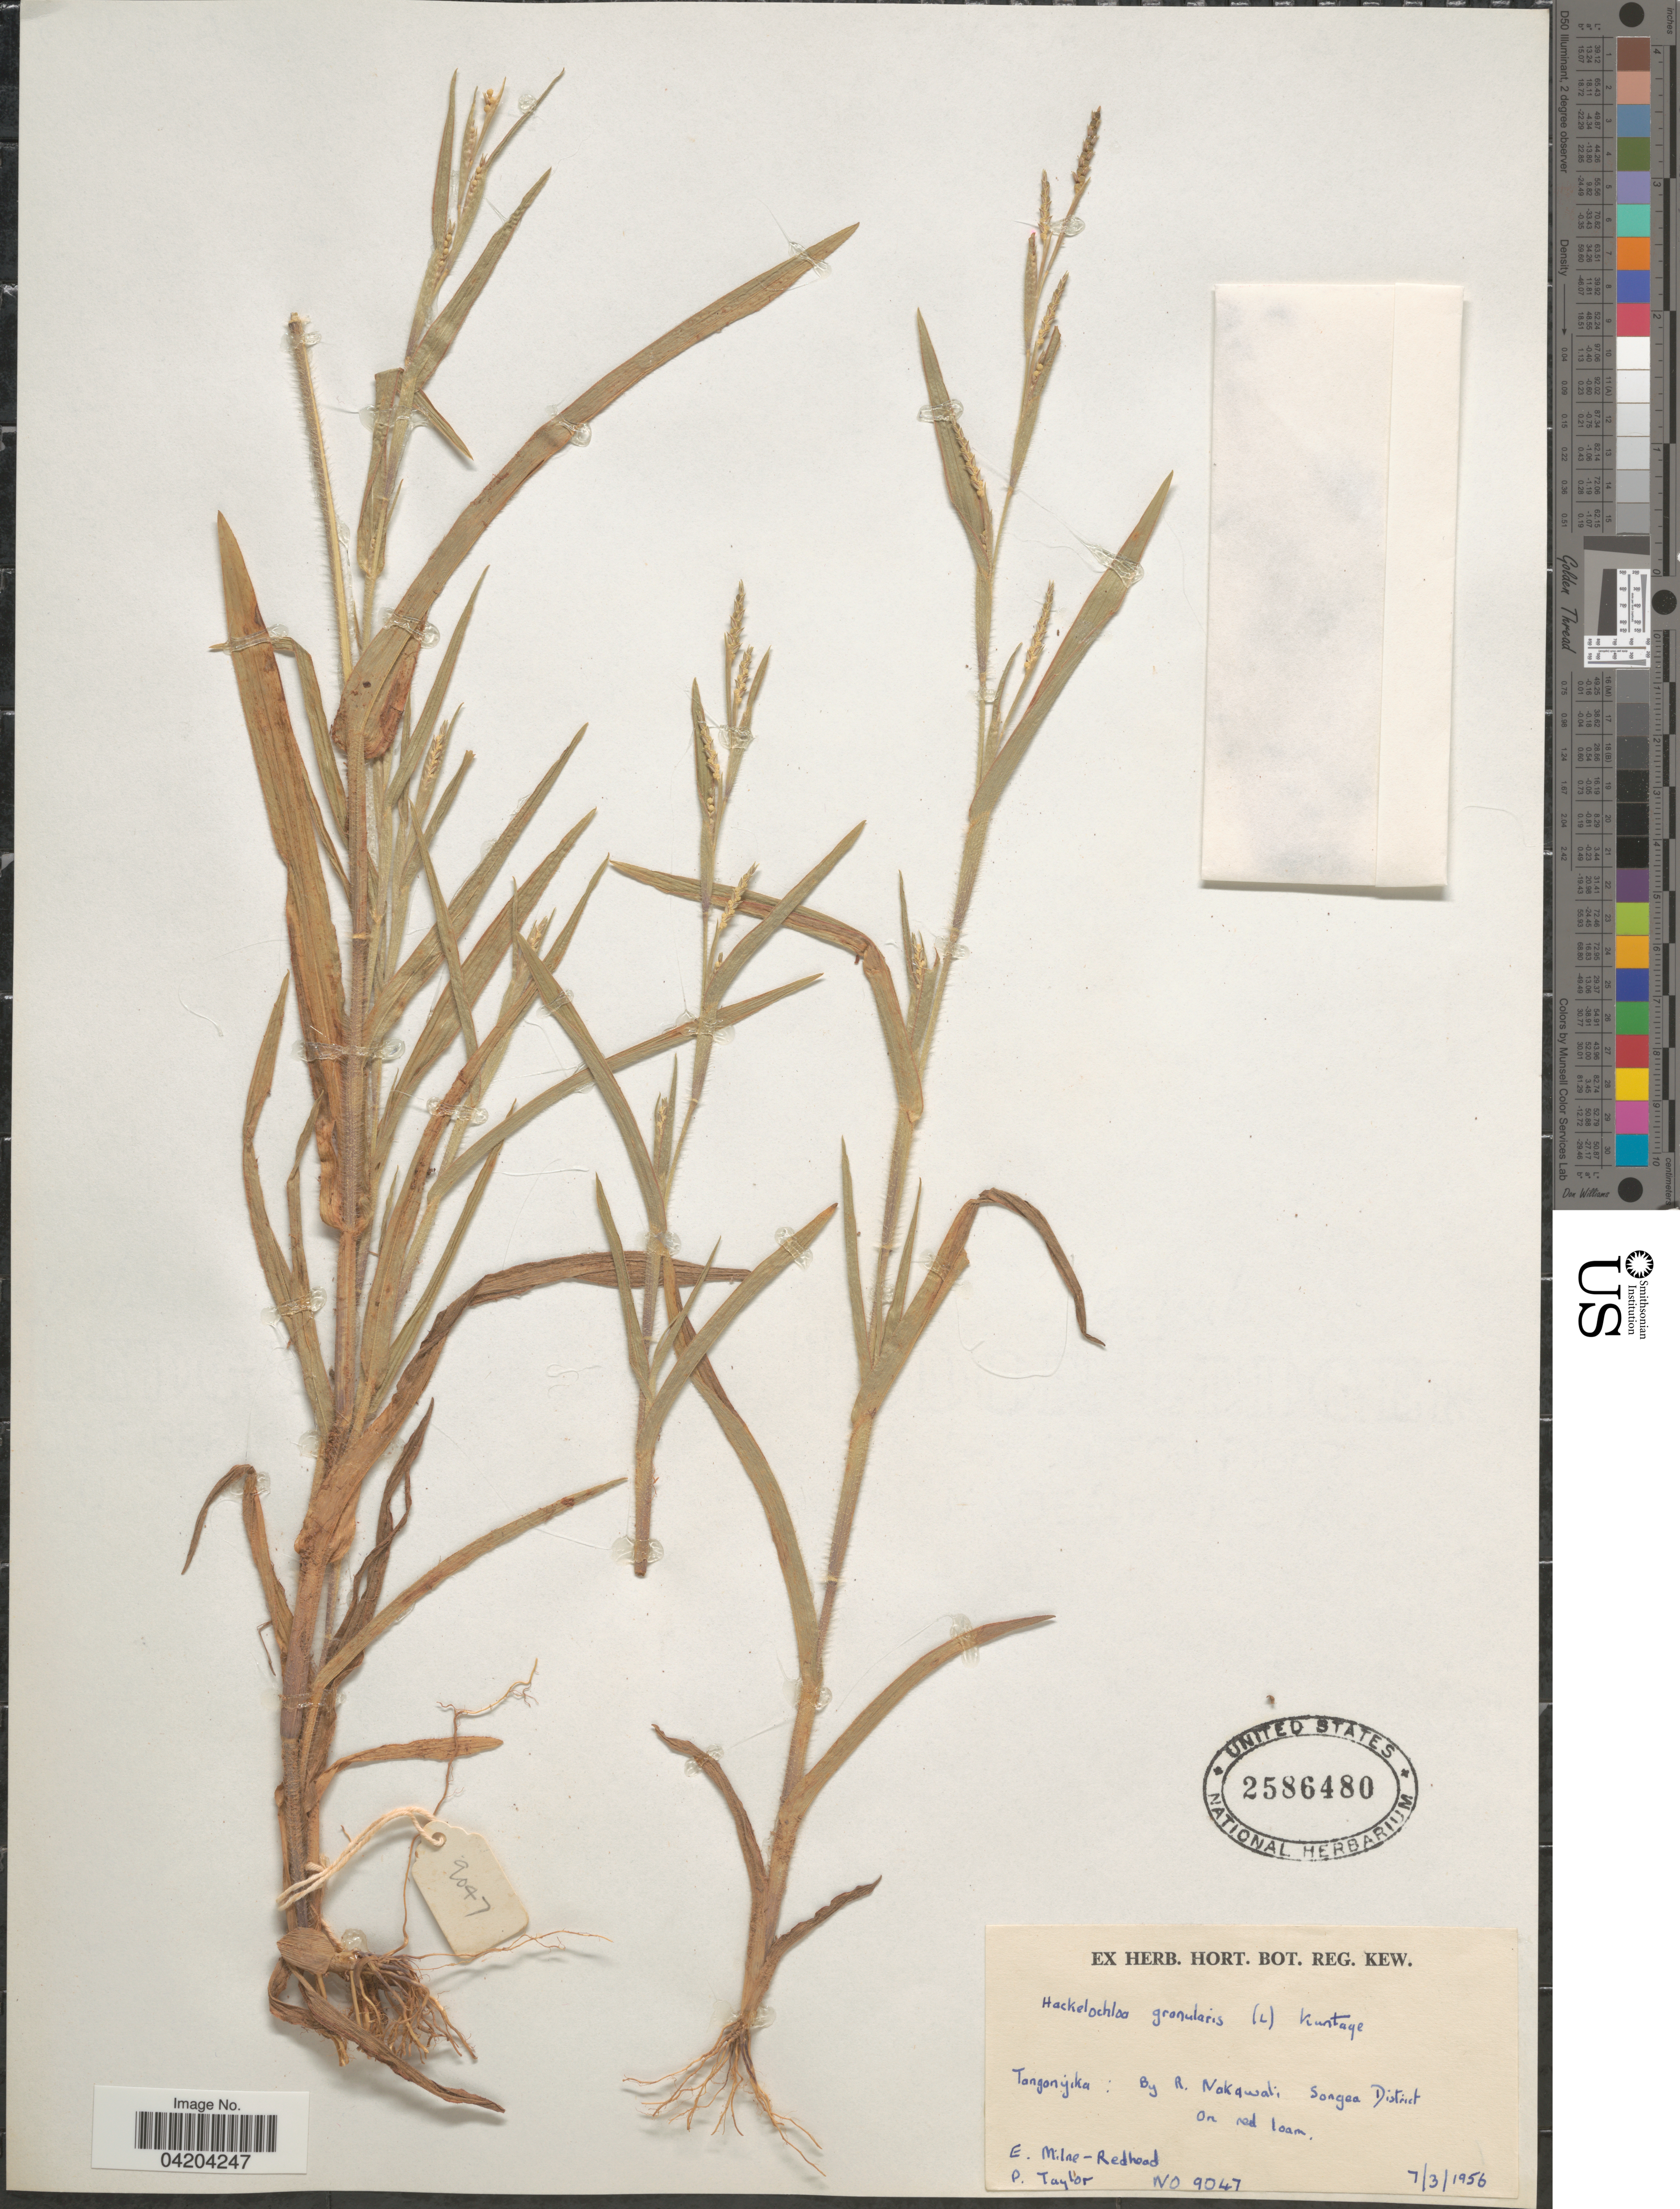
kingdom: Plantae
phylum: Tracheophyta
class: Liliopsida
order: Poales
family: Poaceae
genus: Mnesithea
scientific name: Mnesithea granularis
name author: (L.) de Koning & Sosef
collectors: E. W. Milne-Redhead & P. Taylor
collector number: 9047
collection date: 1956-03-07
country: Tanzania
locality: Tanganyika: By R. Nakawali Songea District.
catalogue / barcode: US 2586480